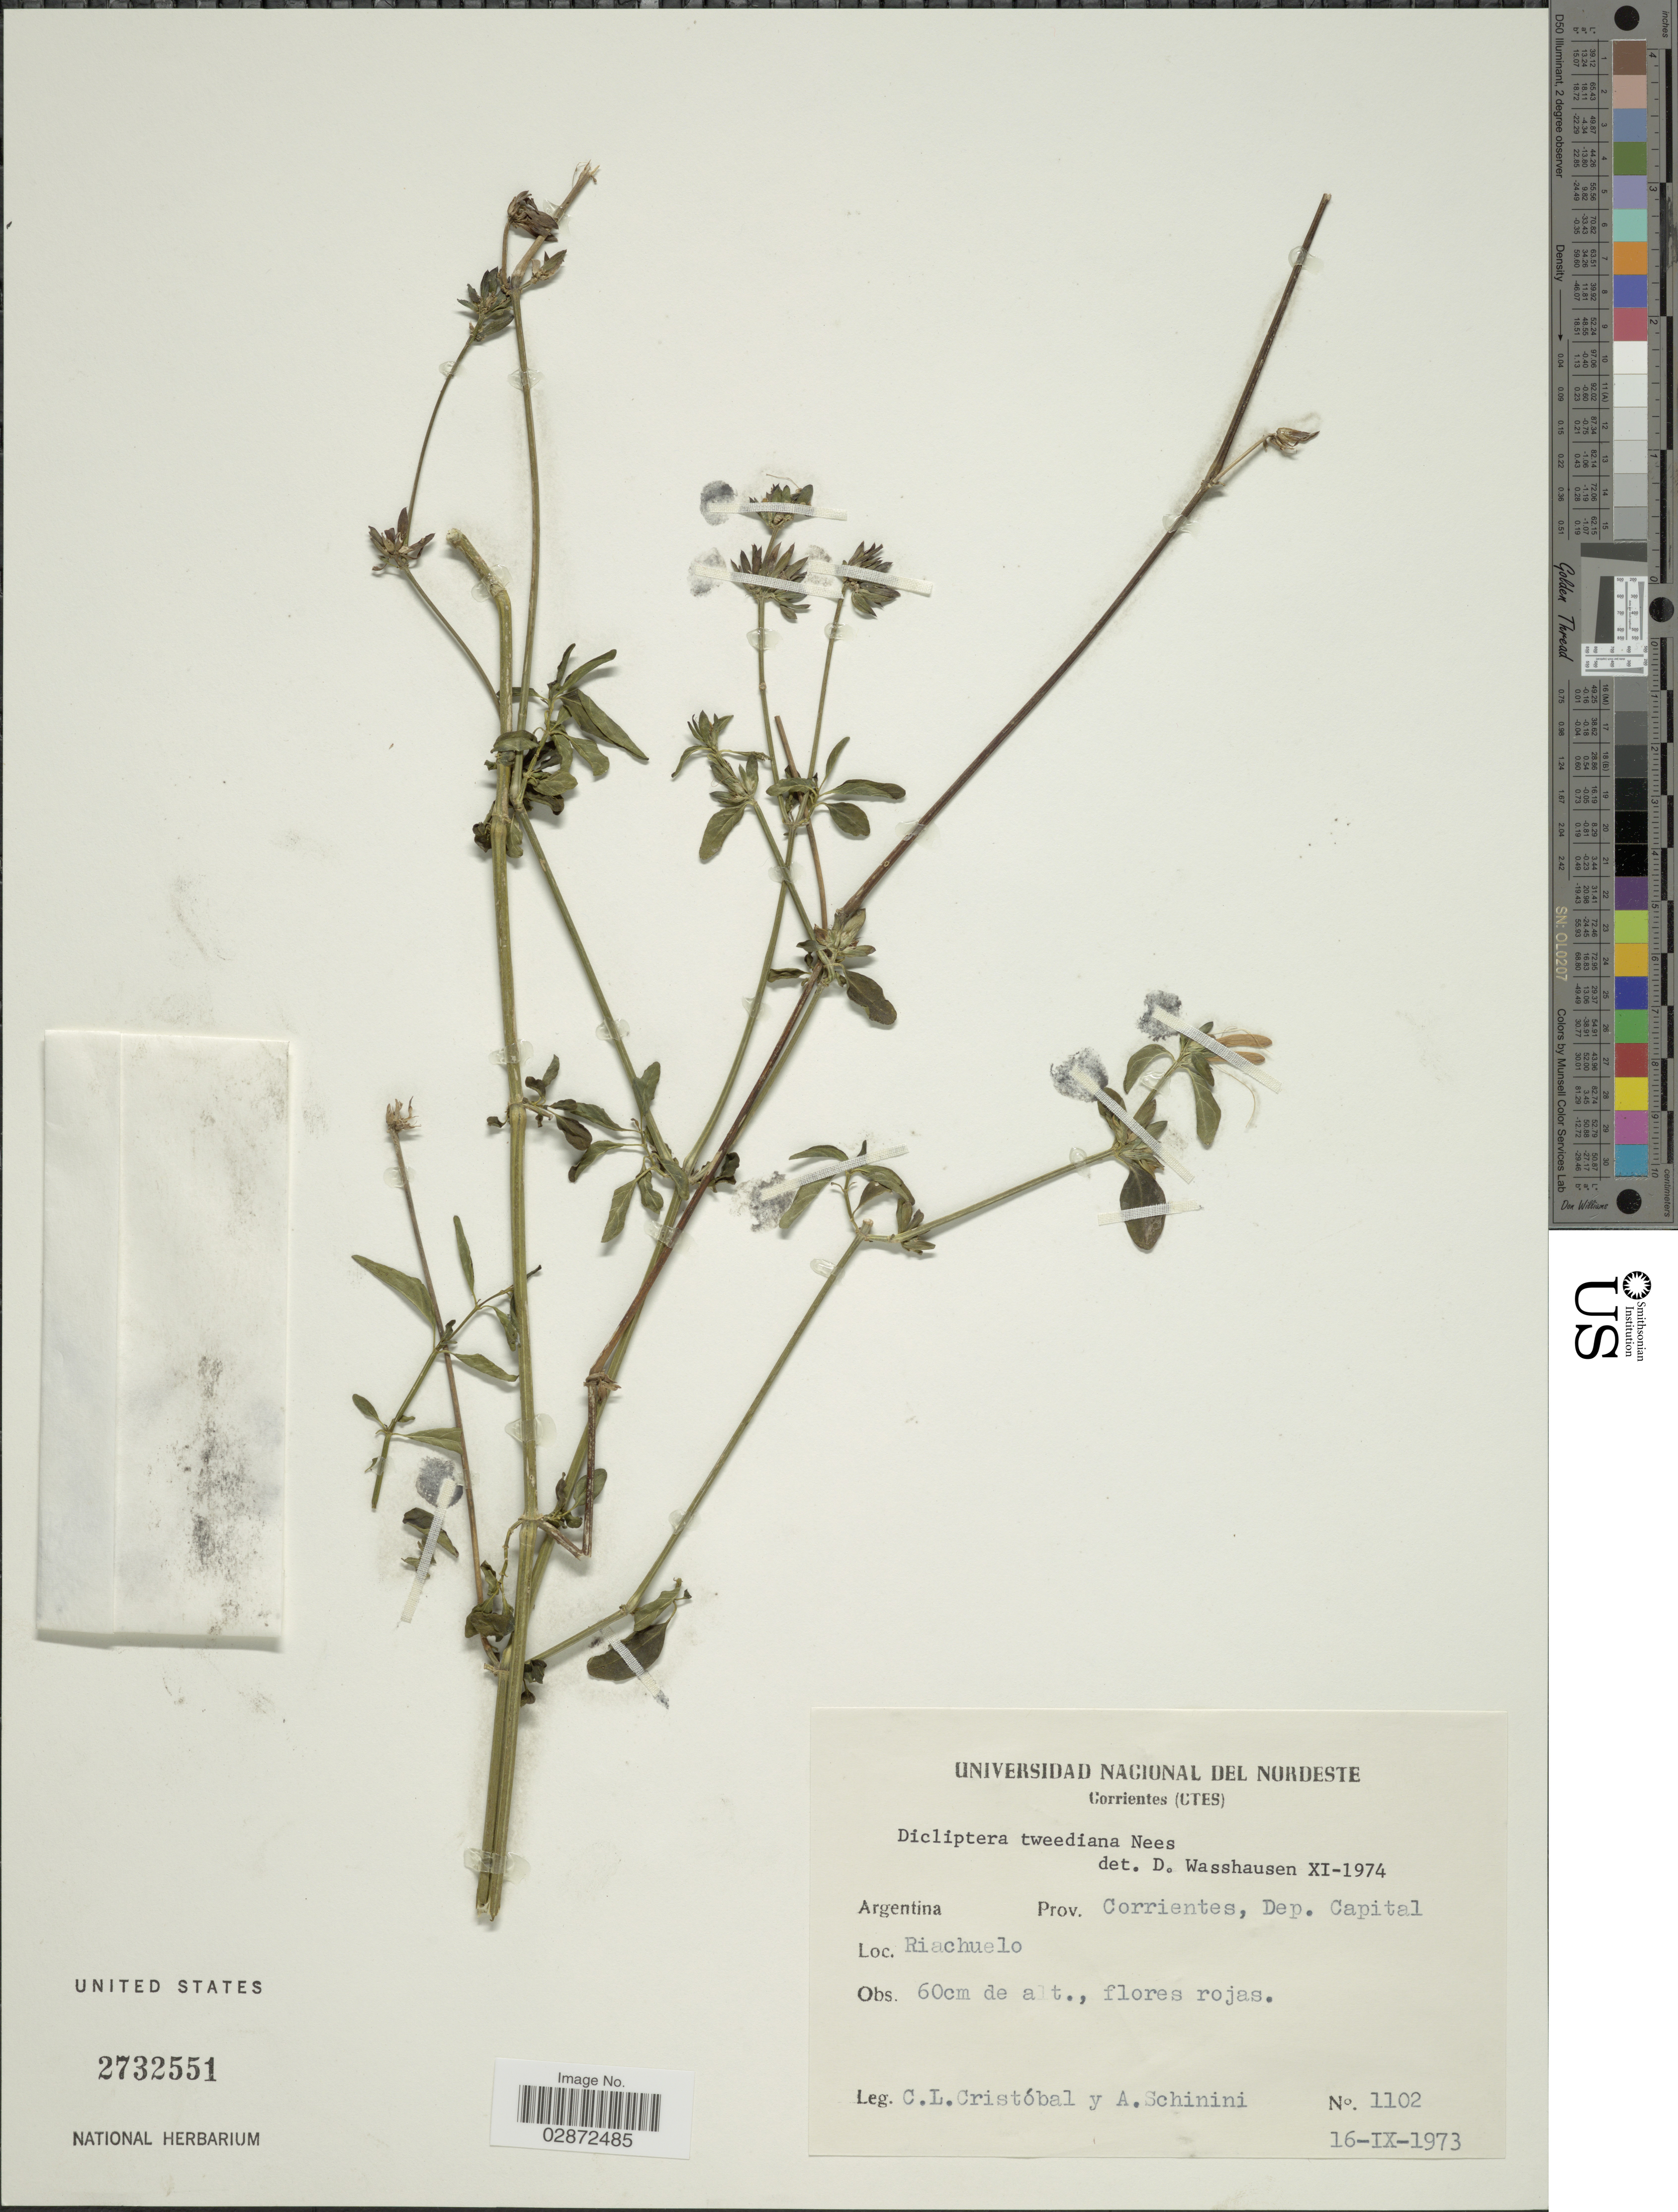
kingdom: Plantae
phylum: Tracheophyta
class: Magnoliopsida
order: Lamiales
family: Acanthaceae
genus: Dicliptera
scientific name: Dicliptera squarrosa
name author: Nees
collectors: C. L. Cristóbal & A. Schinini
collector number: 1102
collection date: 1973-09-16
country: Argentina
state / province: Corrientes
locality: Prov. Corrientes, Dep. Capital. Riachuelo.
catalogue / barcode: US 2732551